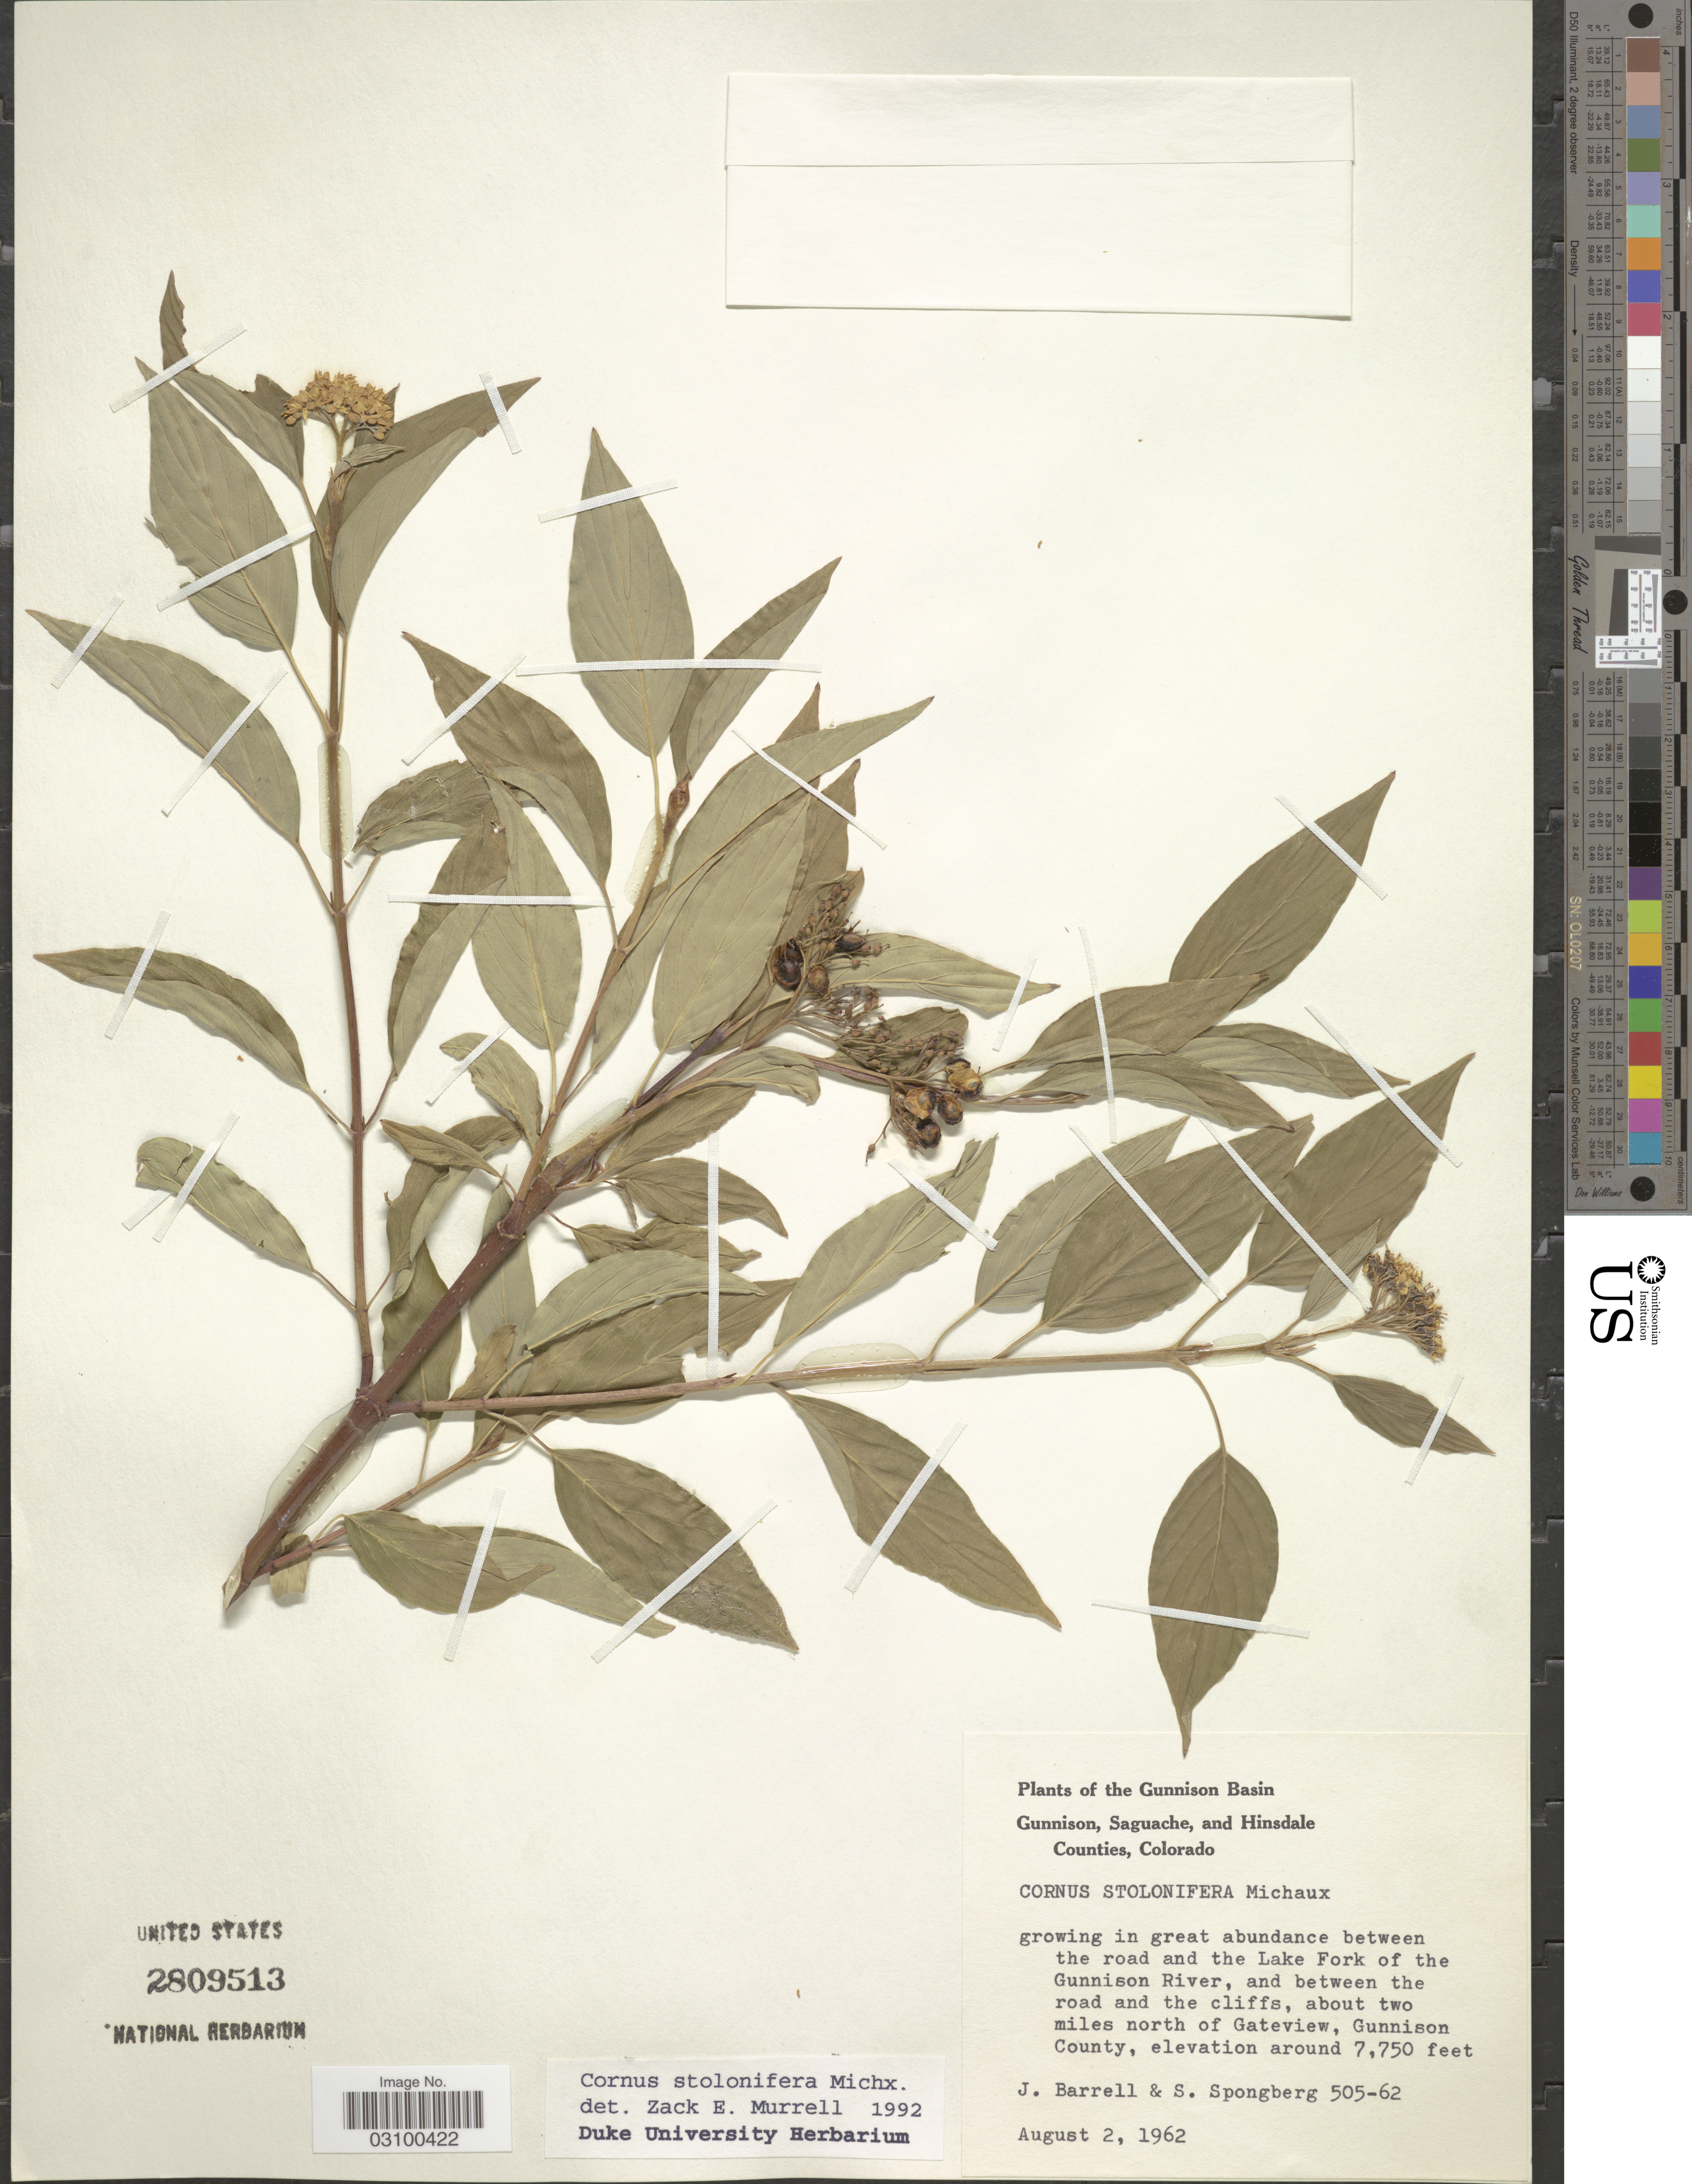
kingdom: Plantae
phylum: Tracheophyta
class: Magnoliopsida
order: Cornales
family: Cornaceae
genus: Cornus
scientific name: Cornus sericea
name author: L.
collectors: J. Barrell & S. A.Spongberg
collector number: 505-62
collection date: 1962-08-02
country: United States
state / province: Colorado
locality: Gunnison Basin. Between the road and the Lake Fork of the Gunnison River, and between the road and the cliffs, about two miles north of Gateview, Gunnison County.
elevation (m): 2362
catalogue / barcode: US 2809513